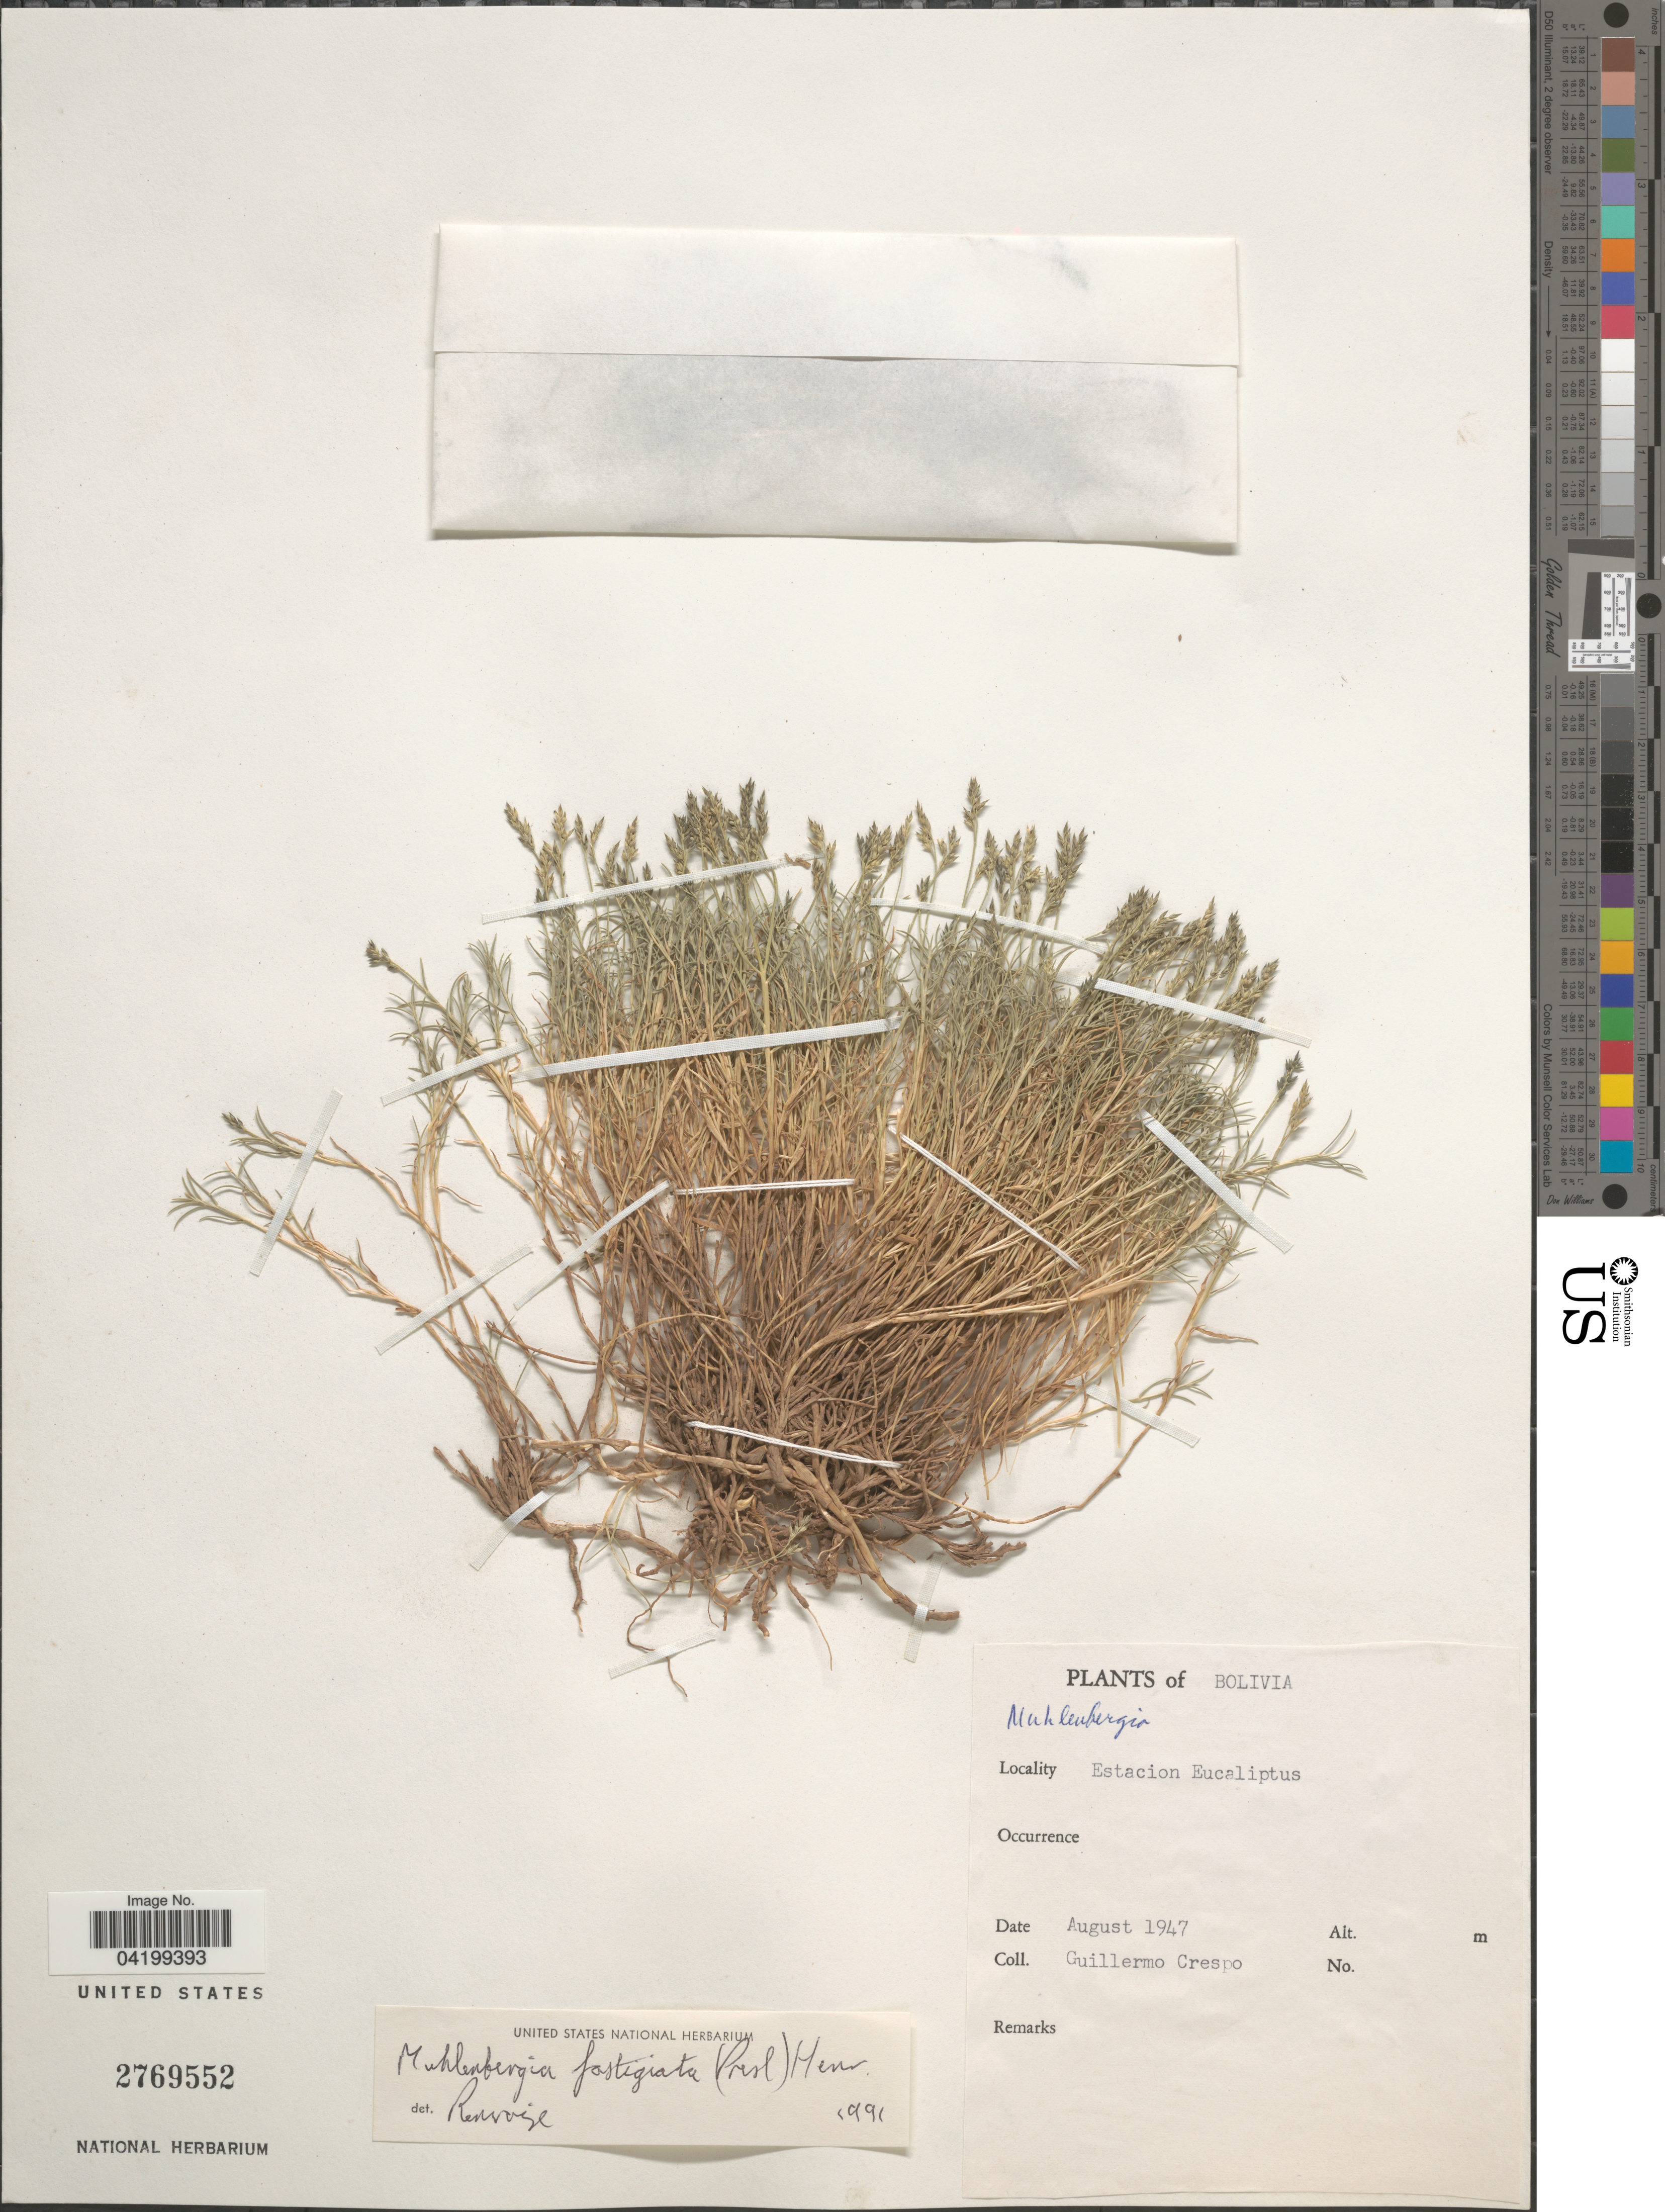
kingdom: Plantae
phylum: Tracheophyta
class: Liliopsida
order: Poales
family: Poaceae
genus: Muhlenbergia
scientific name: Muhlenbergia fastigiata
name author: (J. Presl) Henr.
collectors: G. Crespo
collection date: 1947-08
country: Bolivia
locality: Estacion Eucaliptus.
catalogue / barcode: US 2769552